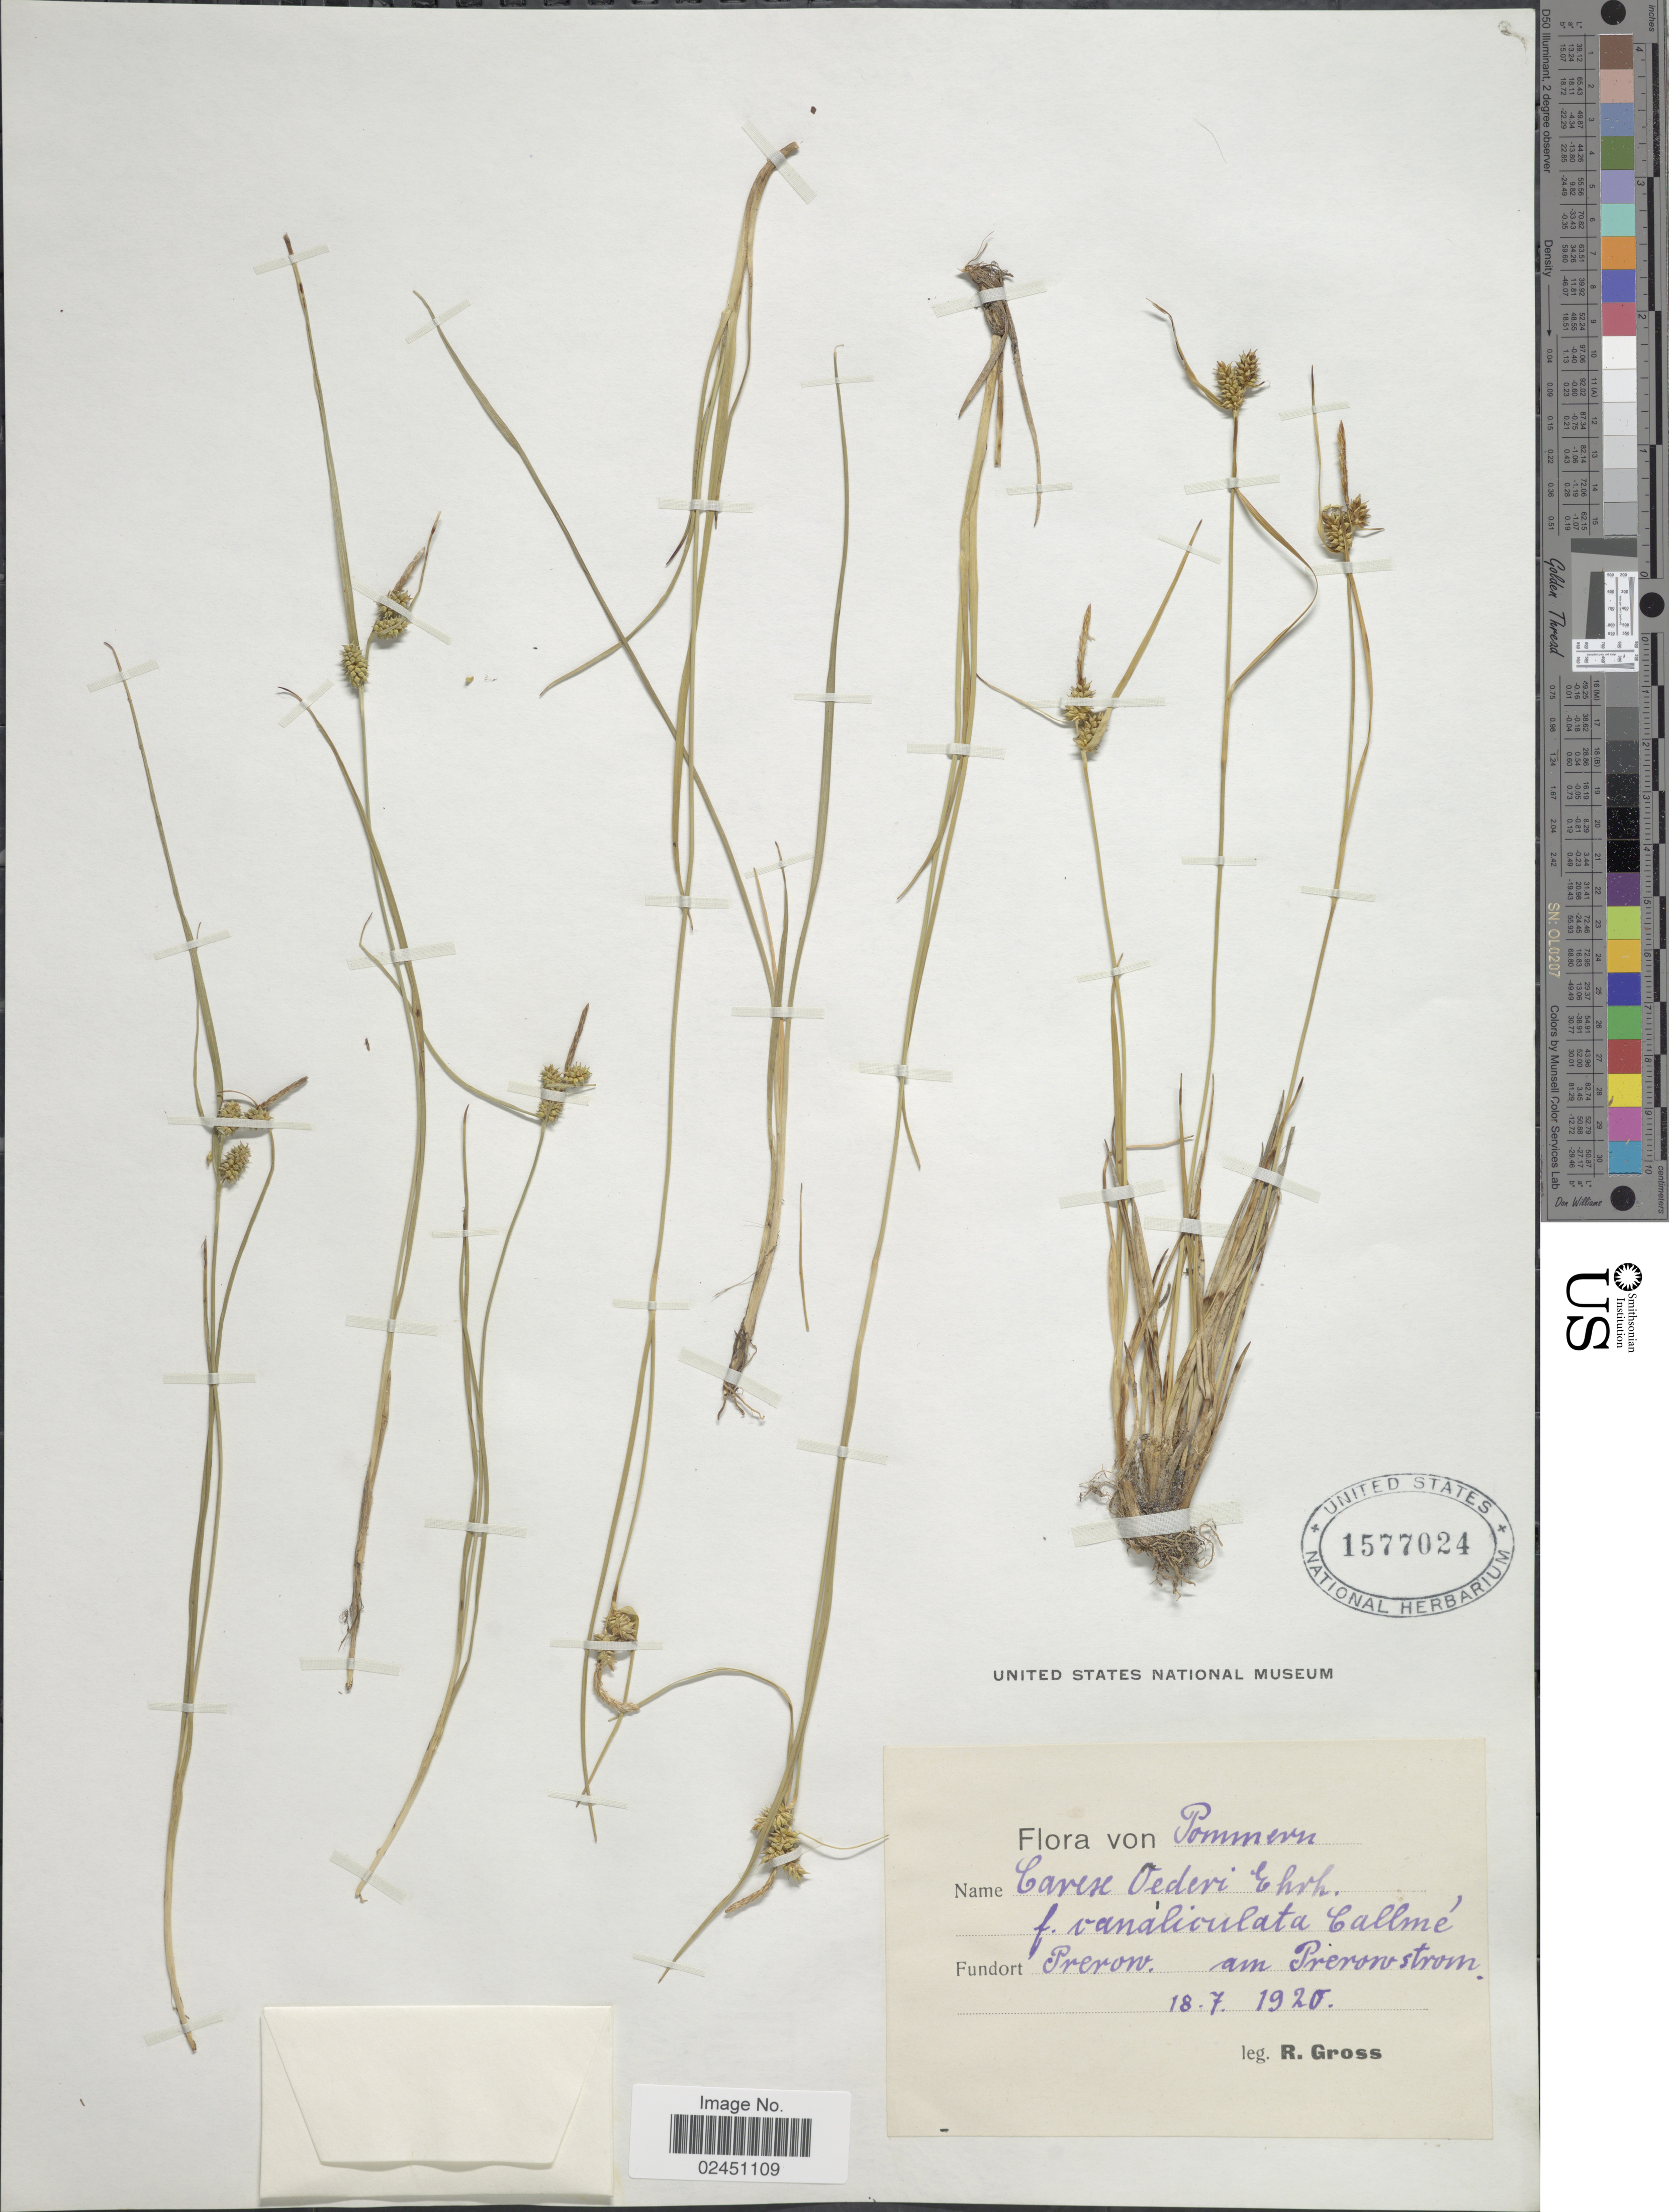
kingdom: Plantae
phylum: Tracheophyta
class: Liliopsida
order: Poales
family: Cyperaceae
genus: Carex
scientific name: Carex oederi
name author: Retz.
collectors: R. Gross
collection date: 1920-07-18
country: Germany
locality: Pommern. Preron am Prerowstrom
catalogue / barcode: US 1577024